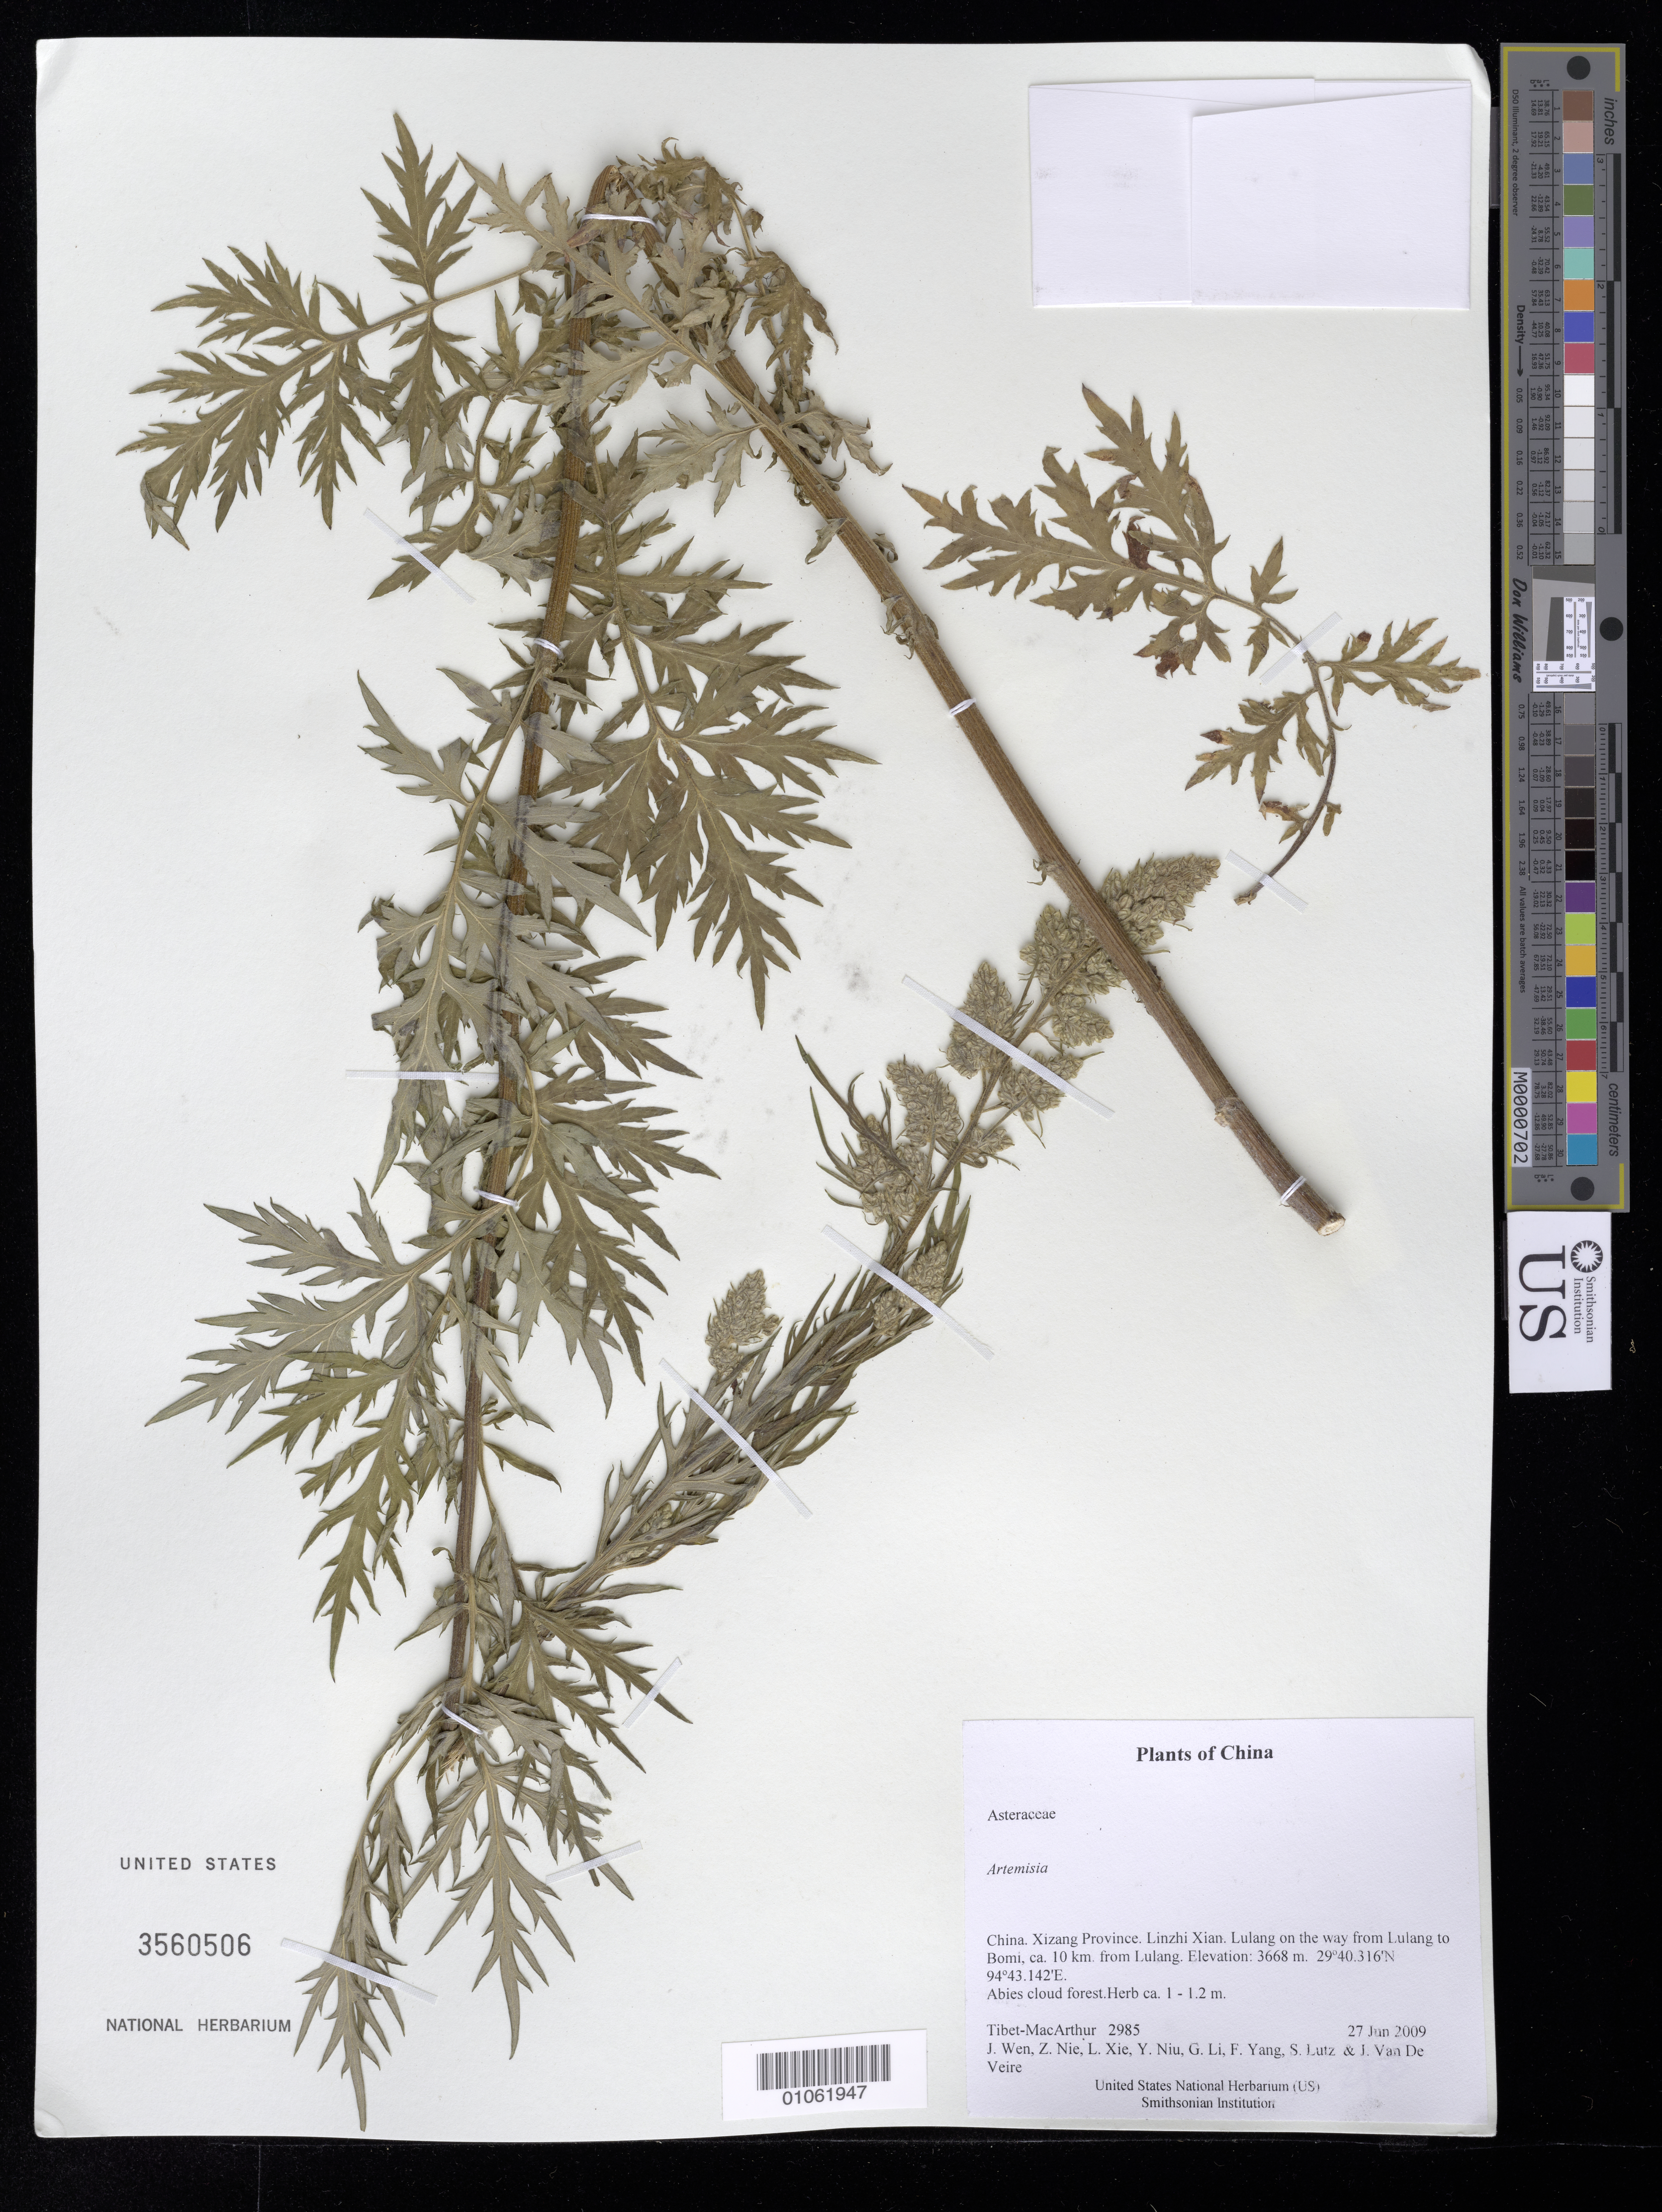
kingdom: Plantae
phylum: Tracheophyta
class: Magnoliopsida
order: Asterales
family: Asteraceae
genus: Artemisia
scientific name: Artemisia sp.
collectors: Tibet-MacArthur, J. Wen, Z. Nie, L. Xie, Y. Niu, G. Li, F. Yang, S. Lutz & J. Van De Veire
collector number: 2985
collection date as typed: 27 Jun 2009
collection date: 2009-06-27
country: China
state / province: Xizang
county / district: Linzhi Xian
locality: Lulang on the way from Lulang to Bomi, ca. 10 km. from Lulang.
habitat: Abies cloud forest.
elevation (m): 3668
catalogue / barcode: US 3560506